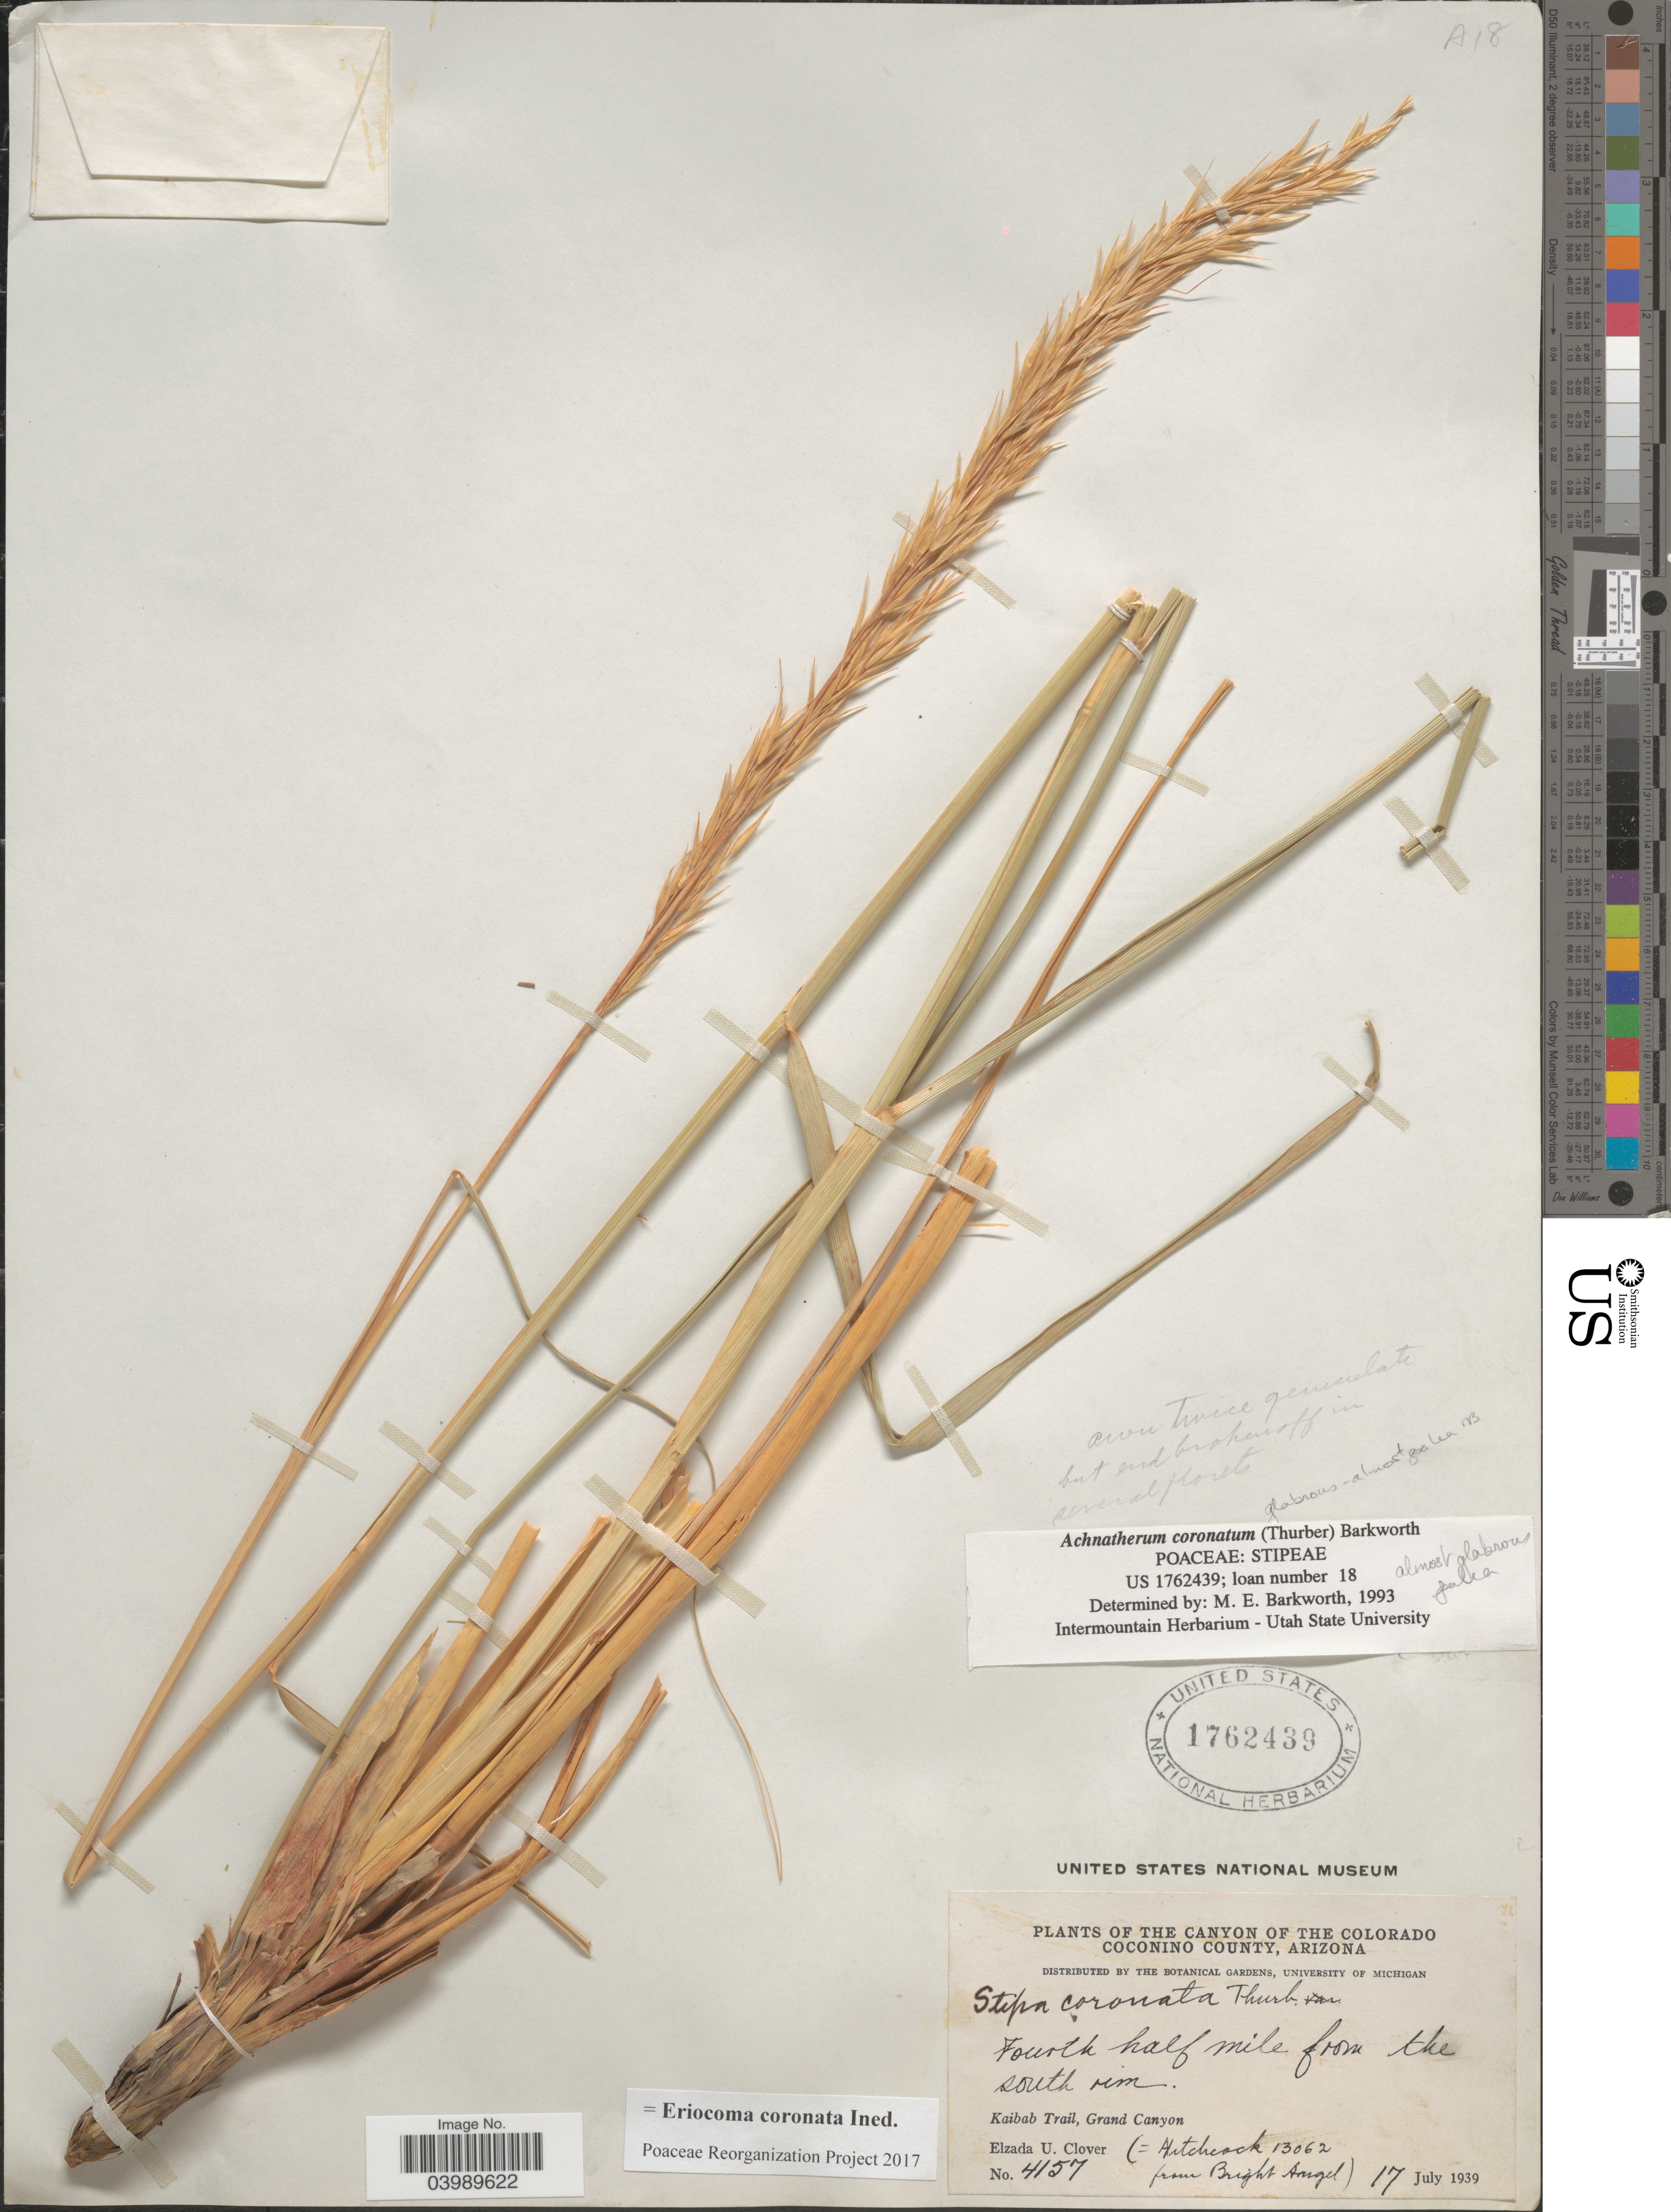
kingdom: Plantae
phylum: Tracheophyta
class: Liliopsida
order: Poales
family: Poaceae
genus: Eriocoma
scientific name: Eriocoma coronata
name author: (Thurb.) Romasch.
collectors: E. U. Clover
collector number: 4157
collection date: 1939-07-17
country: United States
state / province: Arizona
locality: Then Canyon of the Colorado. Coconino County. Fouth half mile from the south rim. Kaibab Trail, Grand Canyon.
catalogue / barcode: US 1762439